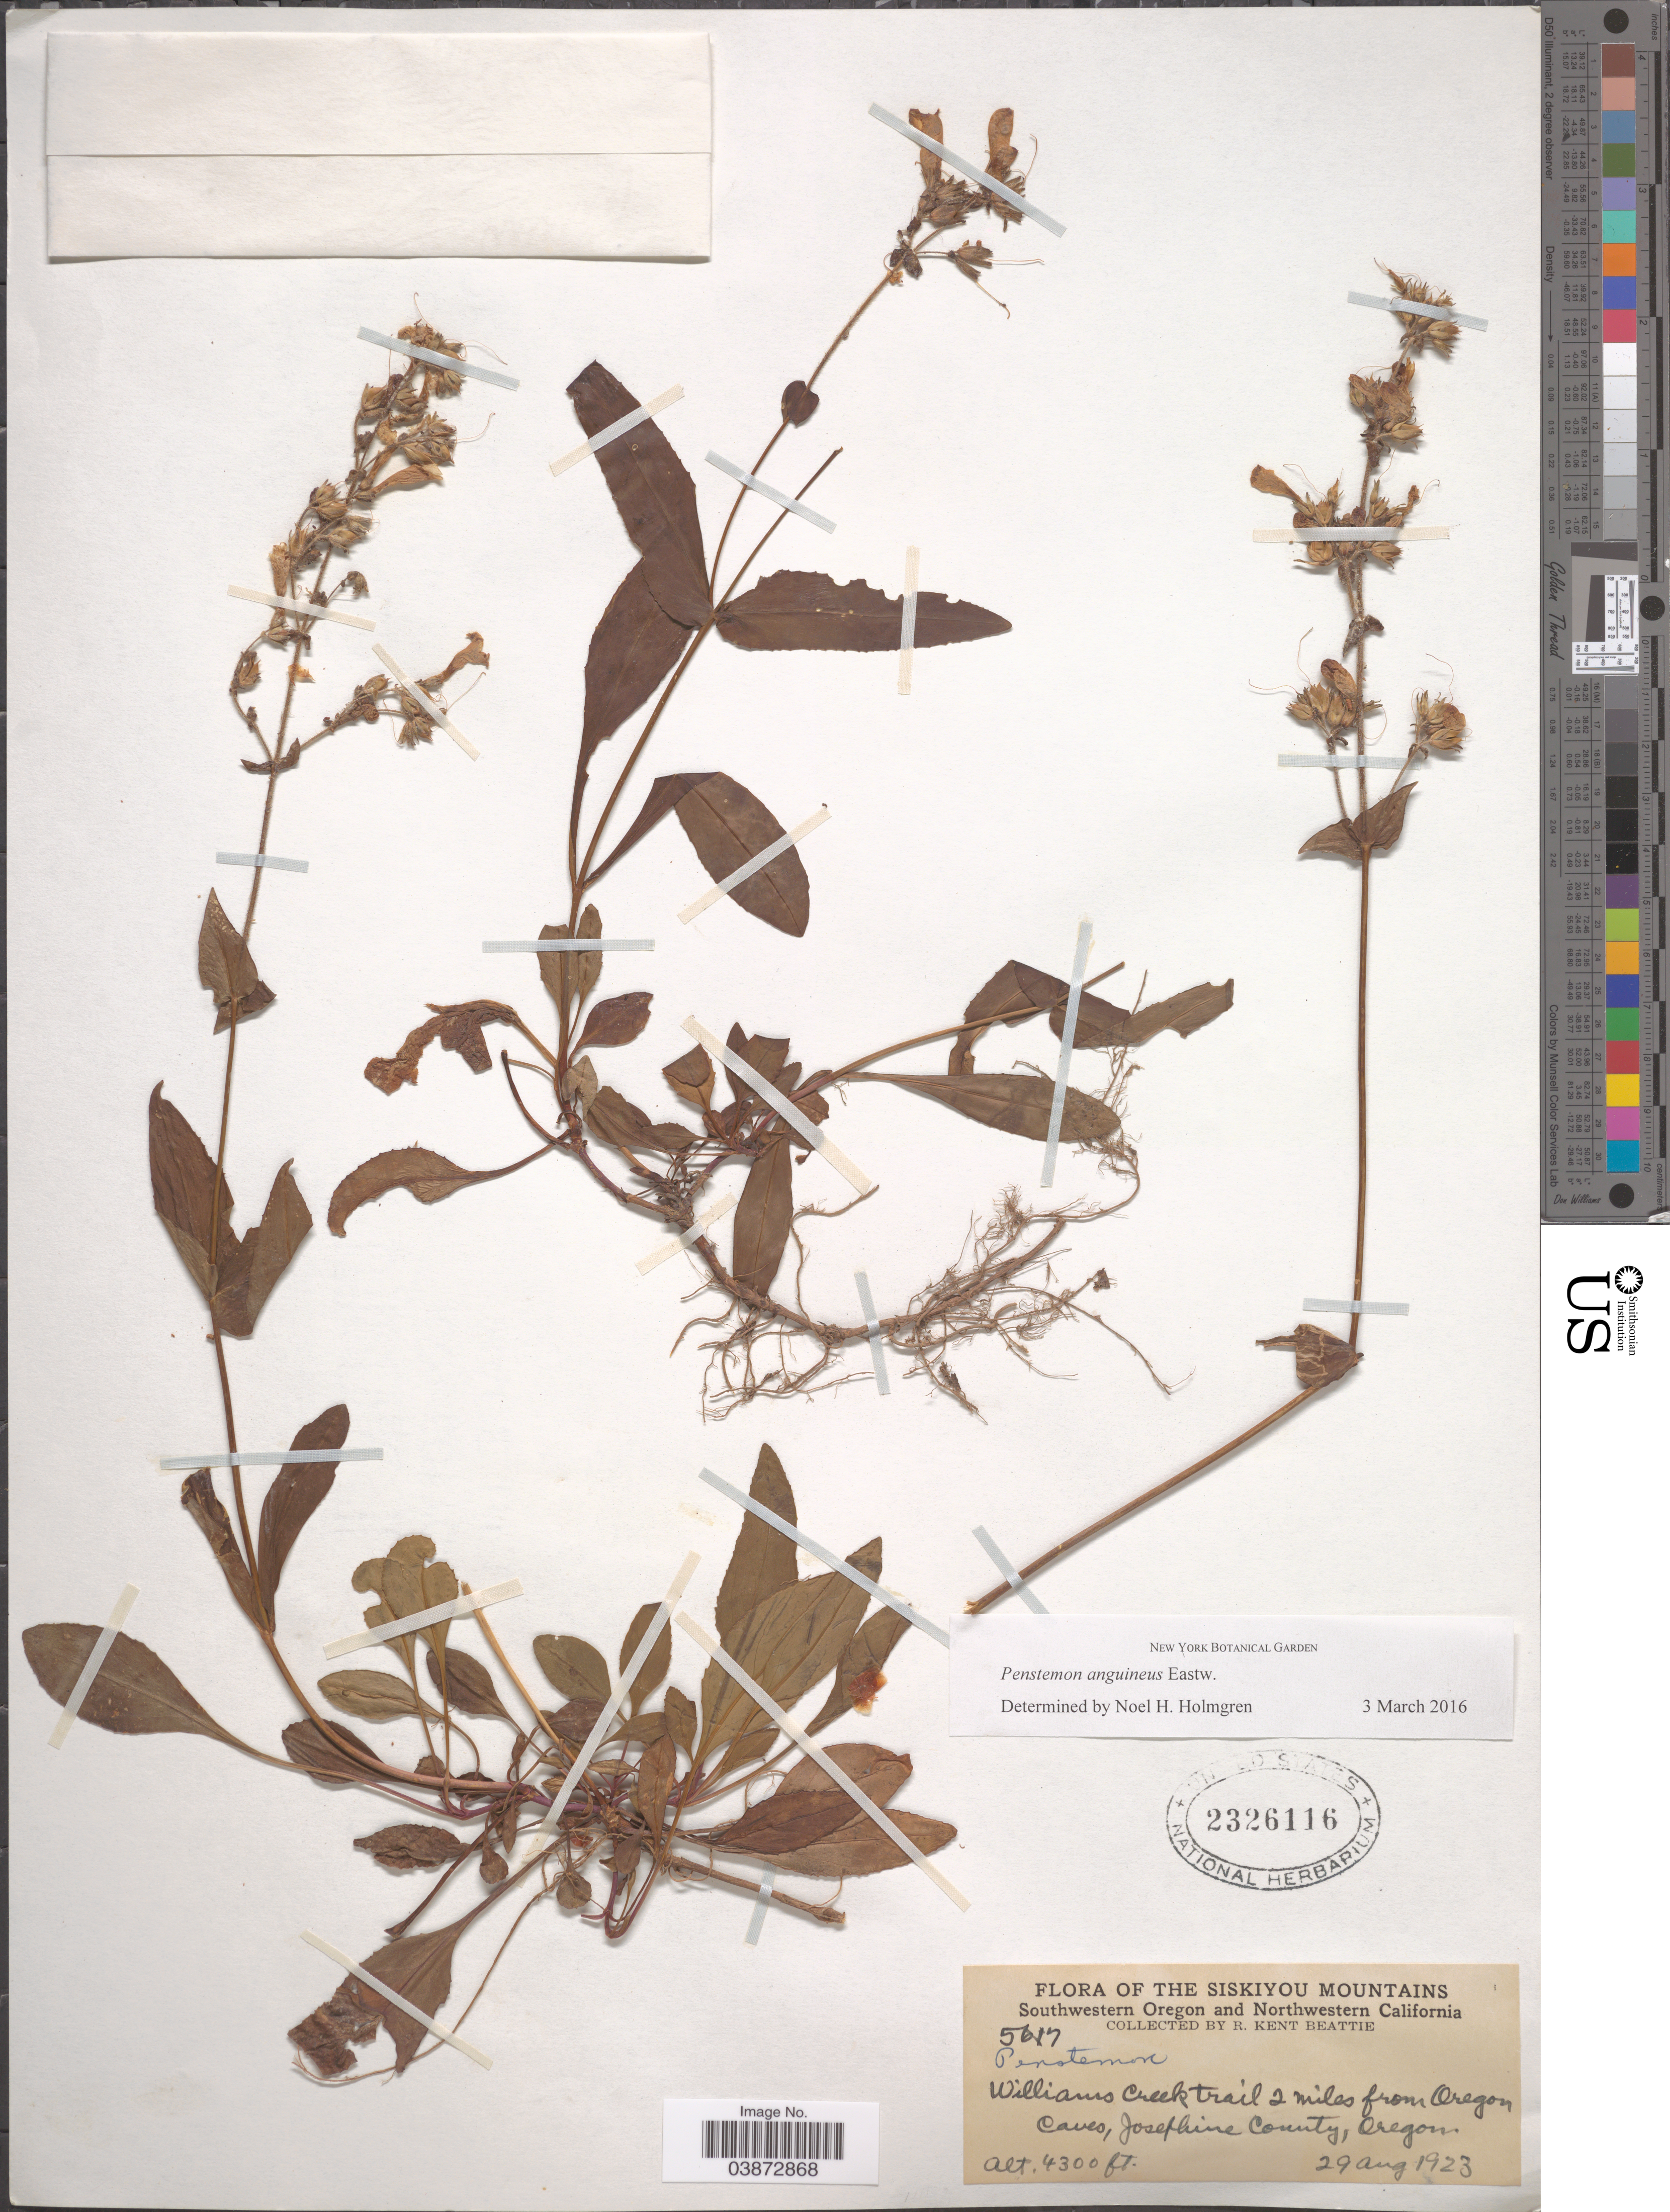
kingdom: Plantae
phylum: Tracheophyta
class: Magnoliopsida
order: Lamiales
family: Plantaginaceae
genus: Penstemon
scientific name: Penstemon anguineus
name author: Eastw.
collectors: R. K. Beattie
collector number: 5617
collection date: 1923-08-29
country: United States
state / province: Oregon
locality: Siskiyou Mountains. Southwestern Oregon. Williams Creek trail 2 miles from Oregon Caves, Josephine County.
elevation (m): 1311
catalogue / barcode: US 2326116